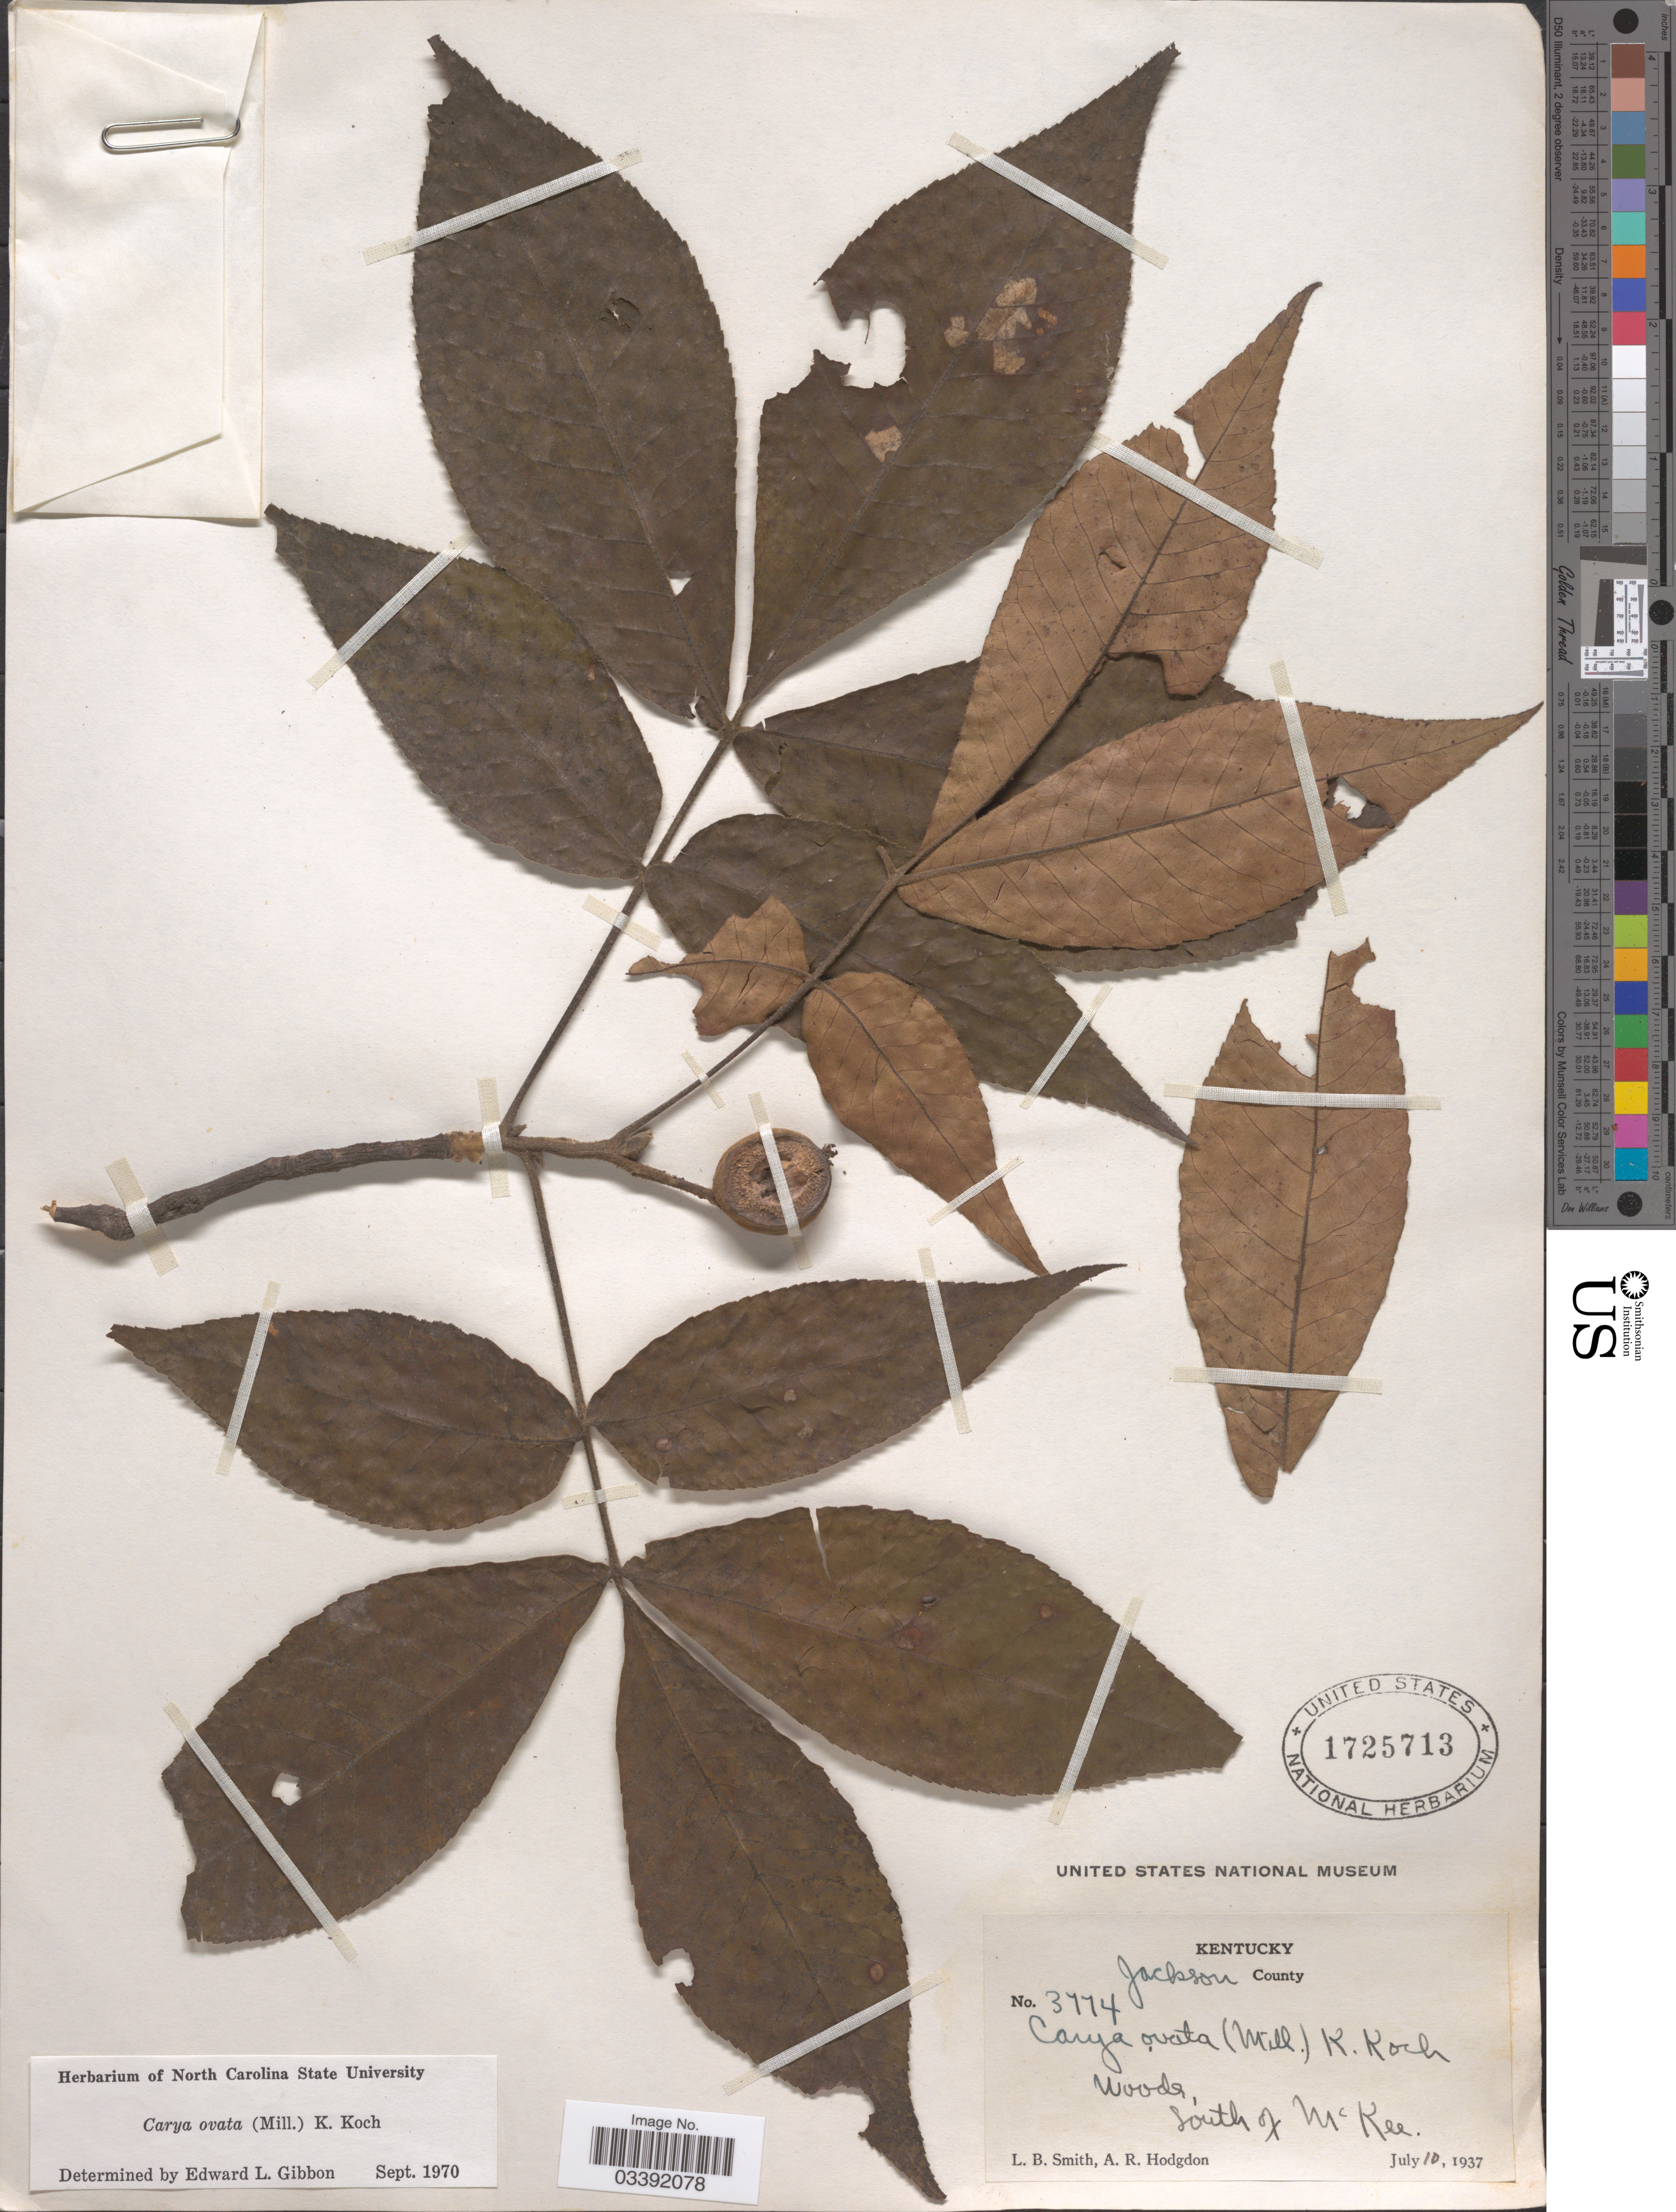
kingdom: Plantae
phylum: Tracheophyta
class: Magnoliopsida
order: Fagales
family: Juglandaceae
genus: Carya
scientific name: Carya ovata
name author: (Mill.) K. Koch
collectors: L. Smith & A. R. Hodgdon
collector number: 3774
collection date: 1937-07-10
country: United States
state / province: Kentucky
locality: Jackson County. South of McKee.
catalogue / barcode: US 1725713